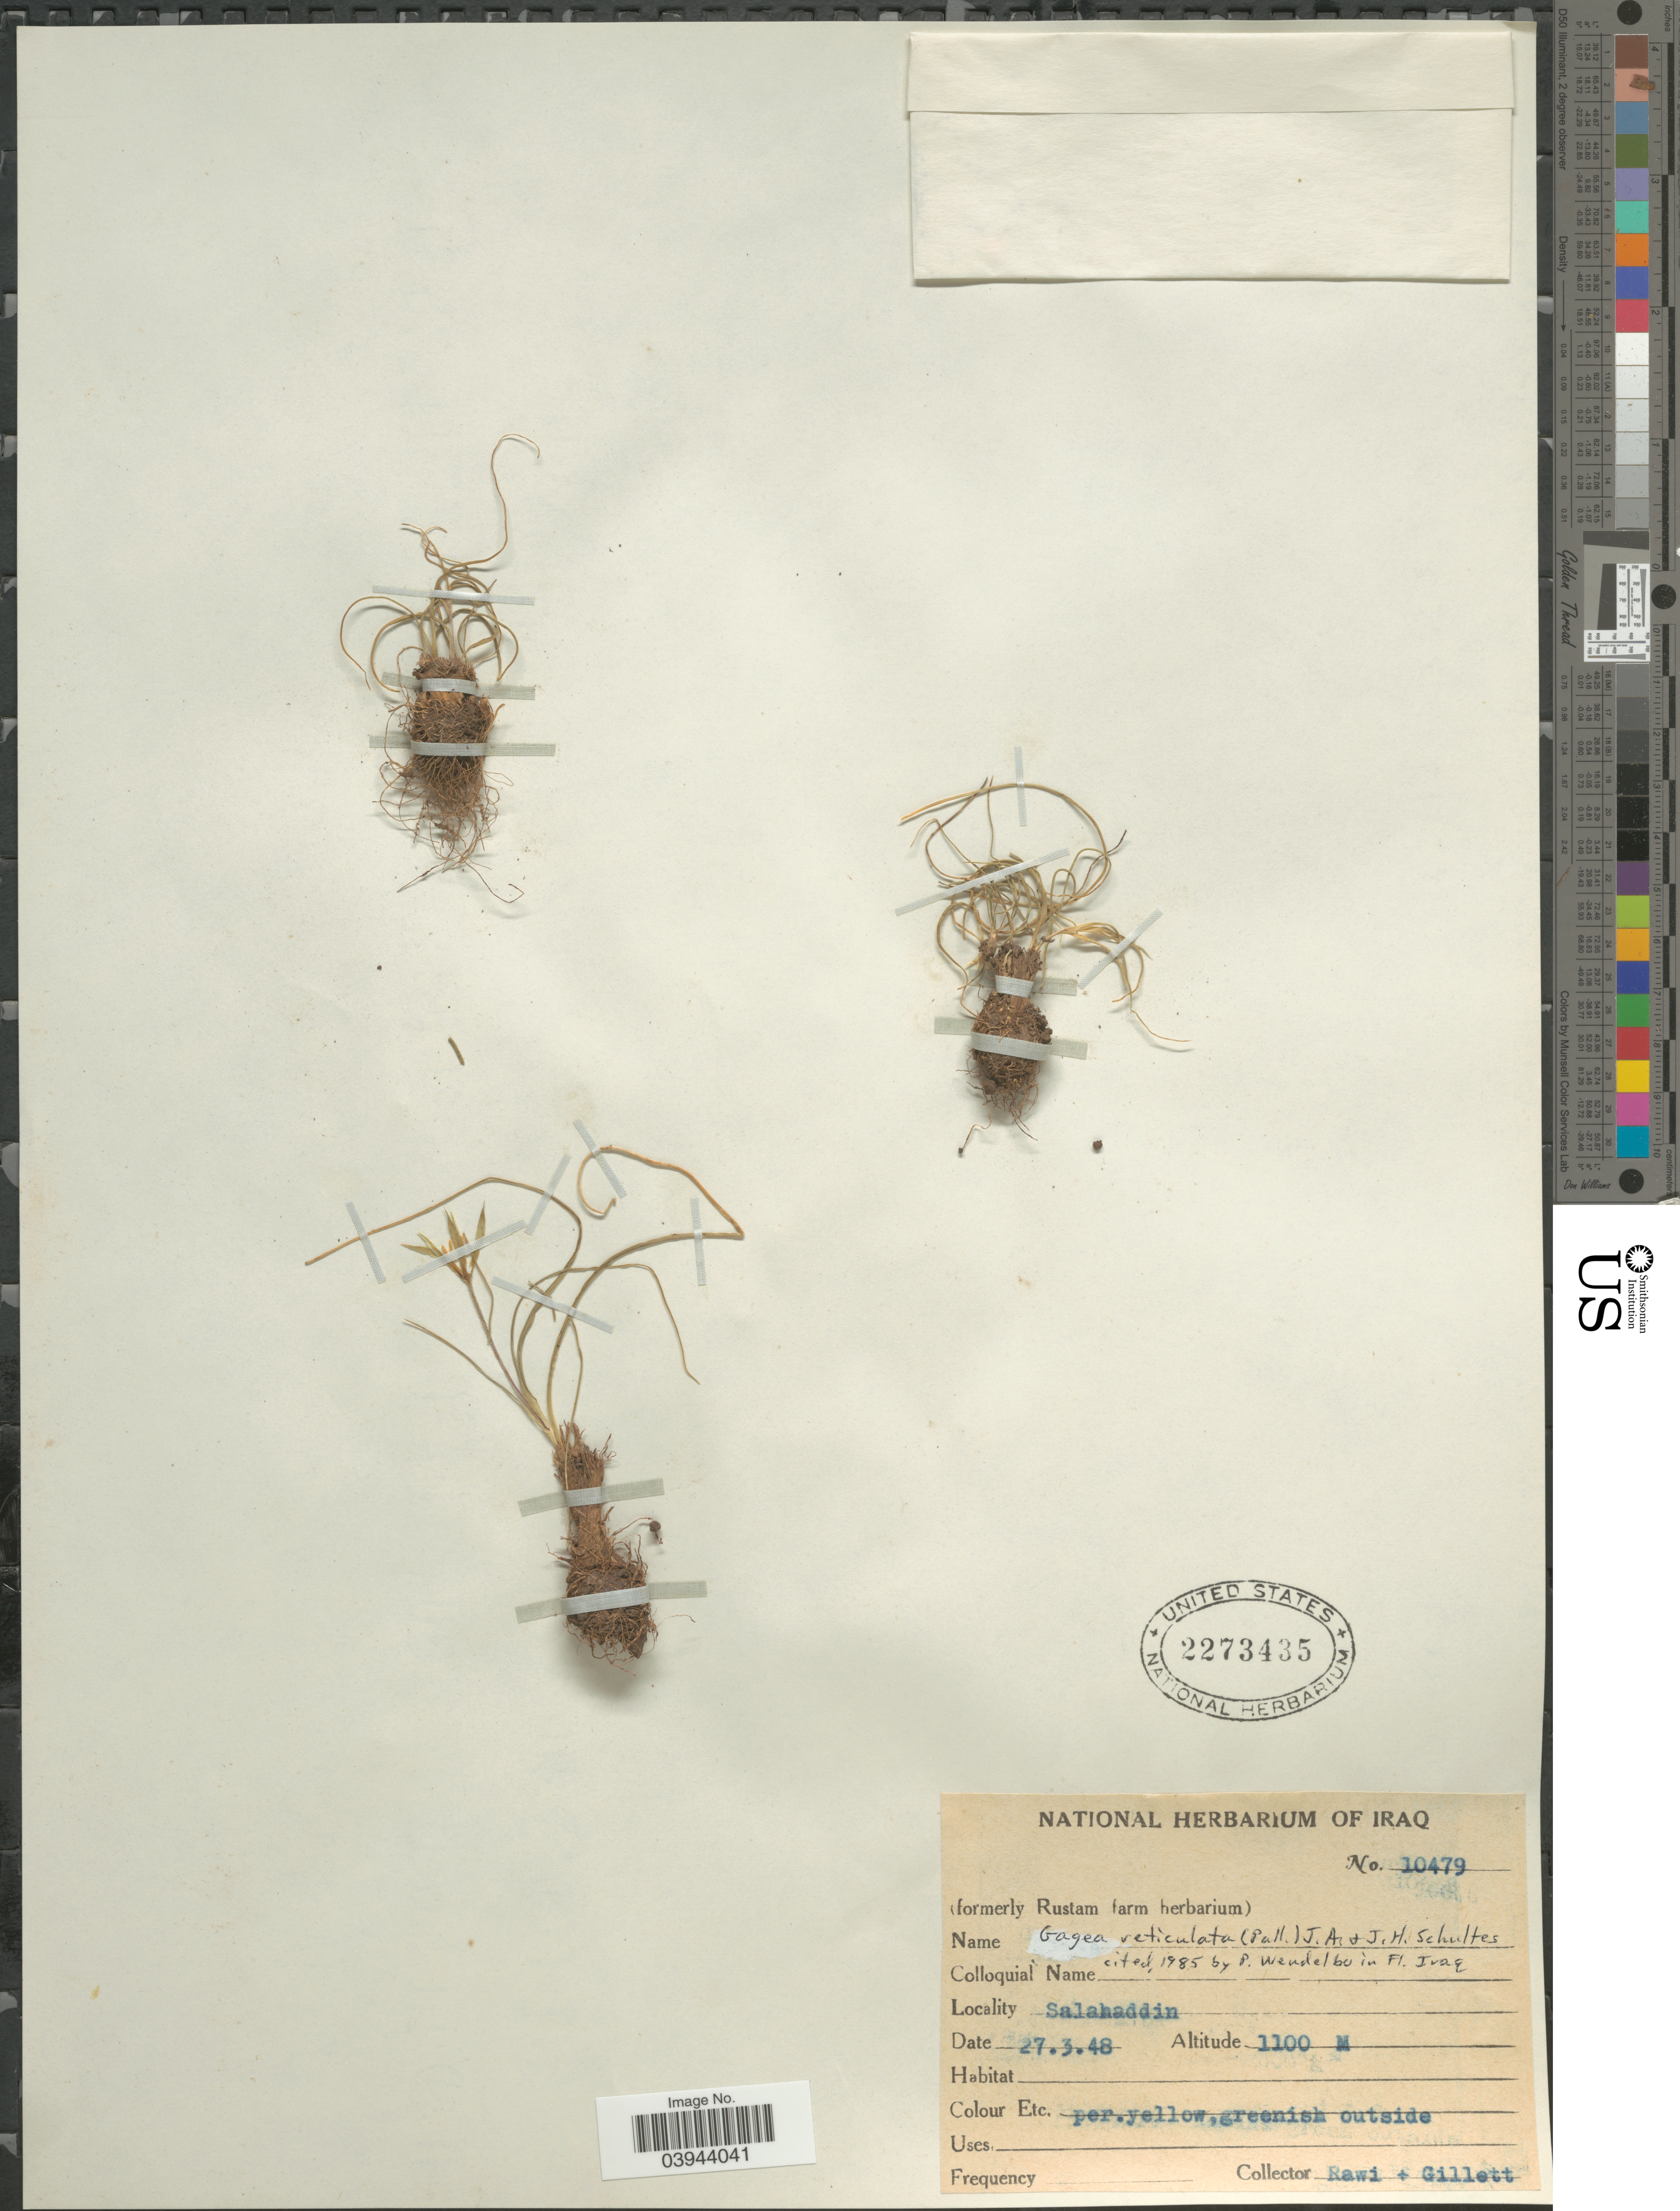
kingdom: Plantae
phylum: Tracheophyta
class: Liliopsida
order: Liliales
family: Liliaceae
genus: Gagea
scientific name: Gagea reticulata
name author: (Pall.) Schult. & Schult. f.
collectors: -. Rawi & Gillett, --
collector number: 10479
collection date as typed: Transcribed d/m/y: 27/3/48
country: Iraq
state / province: Salah ad Din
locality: Salahaddin.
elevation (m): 1100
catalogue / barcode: US 2273435